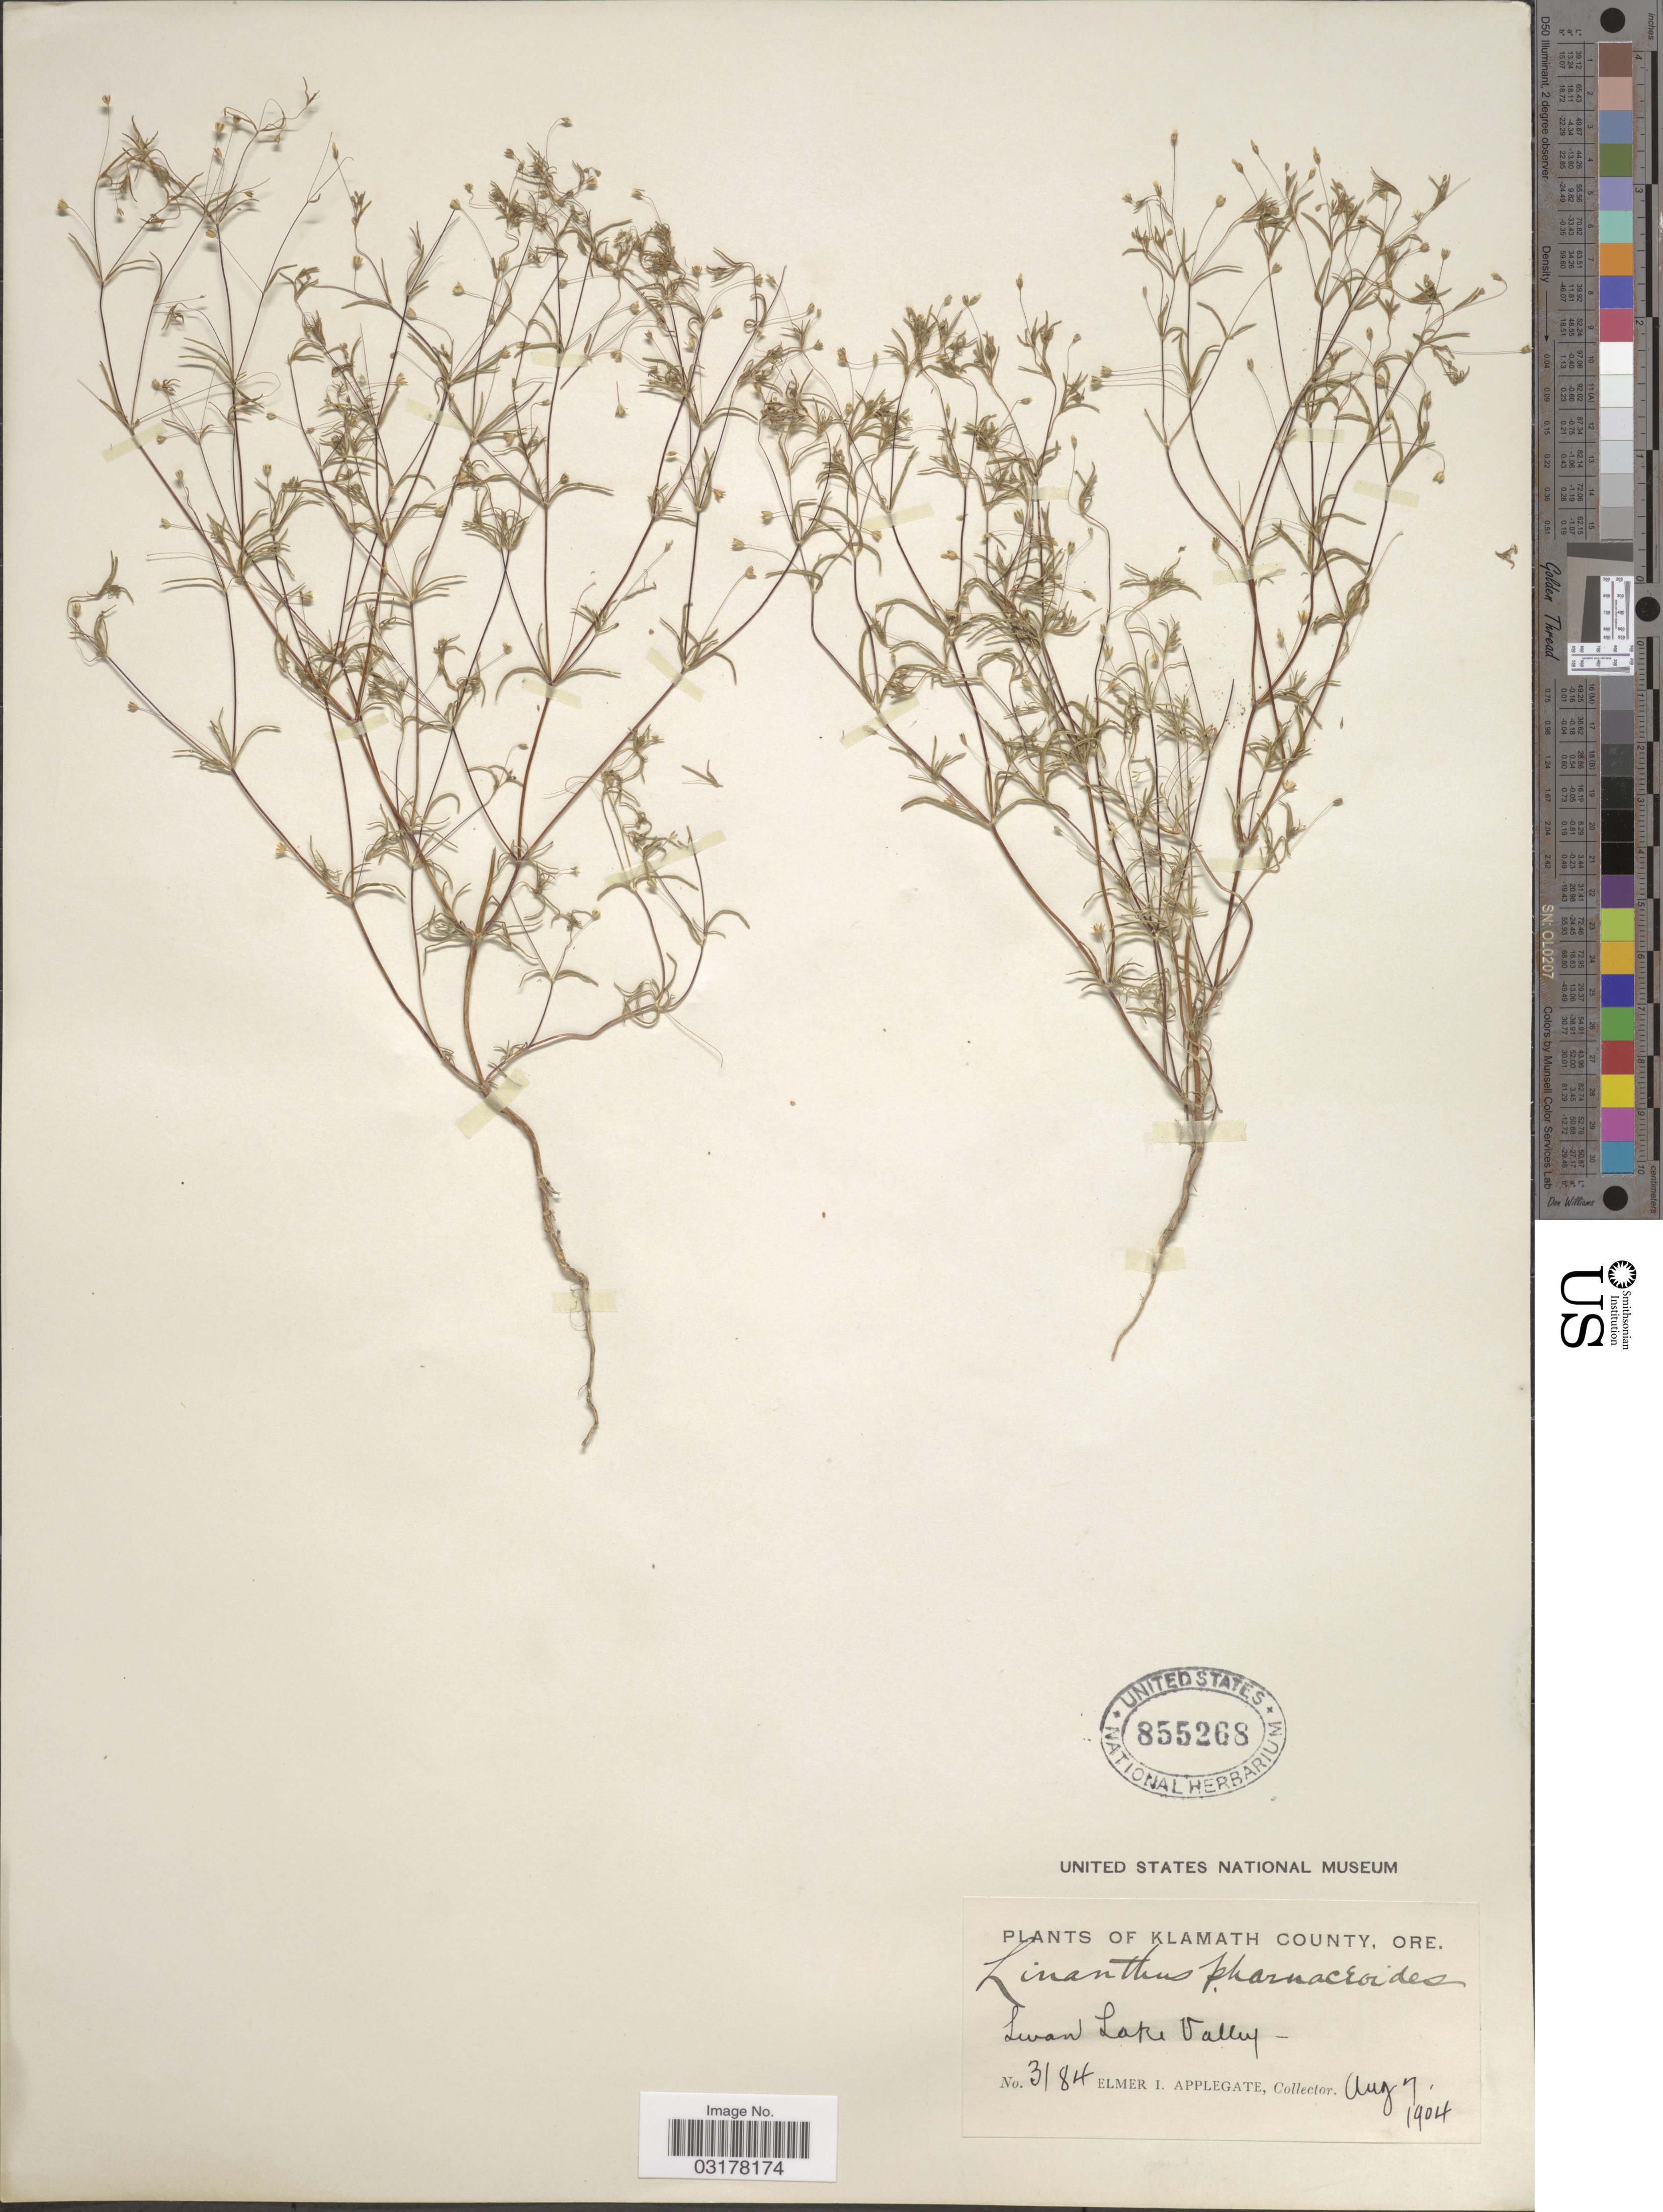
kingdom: Plantae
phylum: Tracheophyta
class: Magnoliopsida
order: Ericales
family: Polemoniaceae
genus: Leptosiphon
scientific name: Leptosiphon harknessii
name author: (Curran) J.M. Porter & L.A. Johnson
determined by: Strong, Mark T., (BOT), Smithsonian Institution - National Museum of Natural History (UNITED STATES)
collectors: E. I. Applegate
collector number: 3184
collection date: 1904-08-07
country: United States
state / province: Oregon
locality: Klamath County. Swan Lake Valley.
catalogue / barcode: US 855268